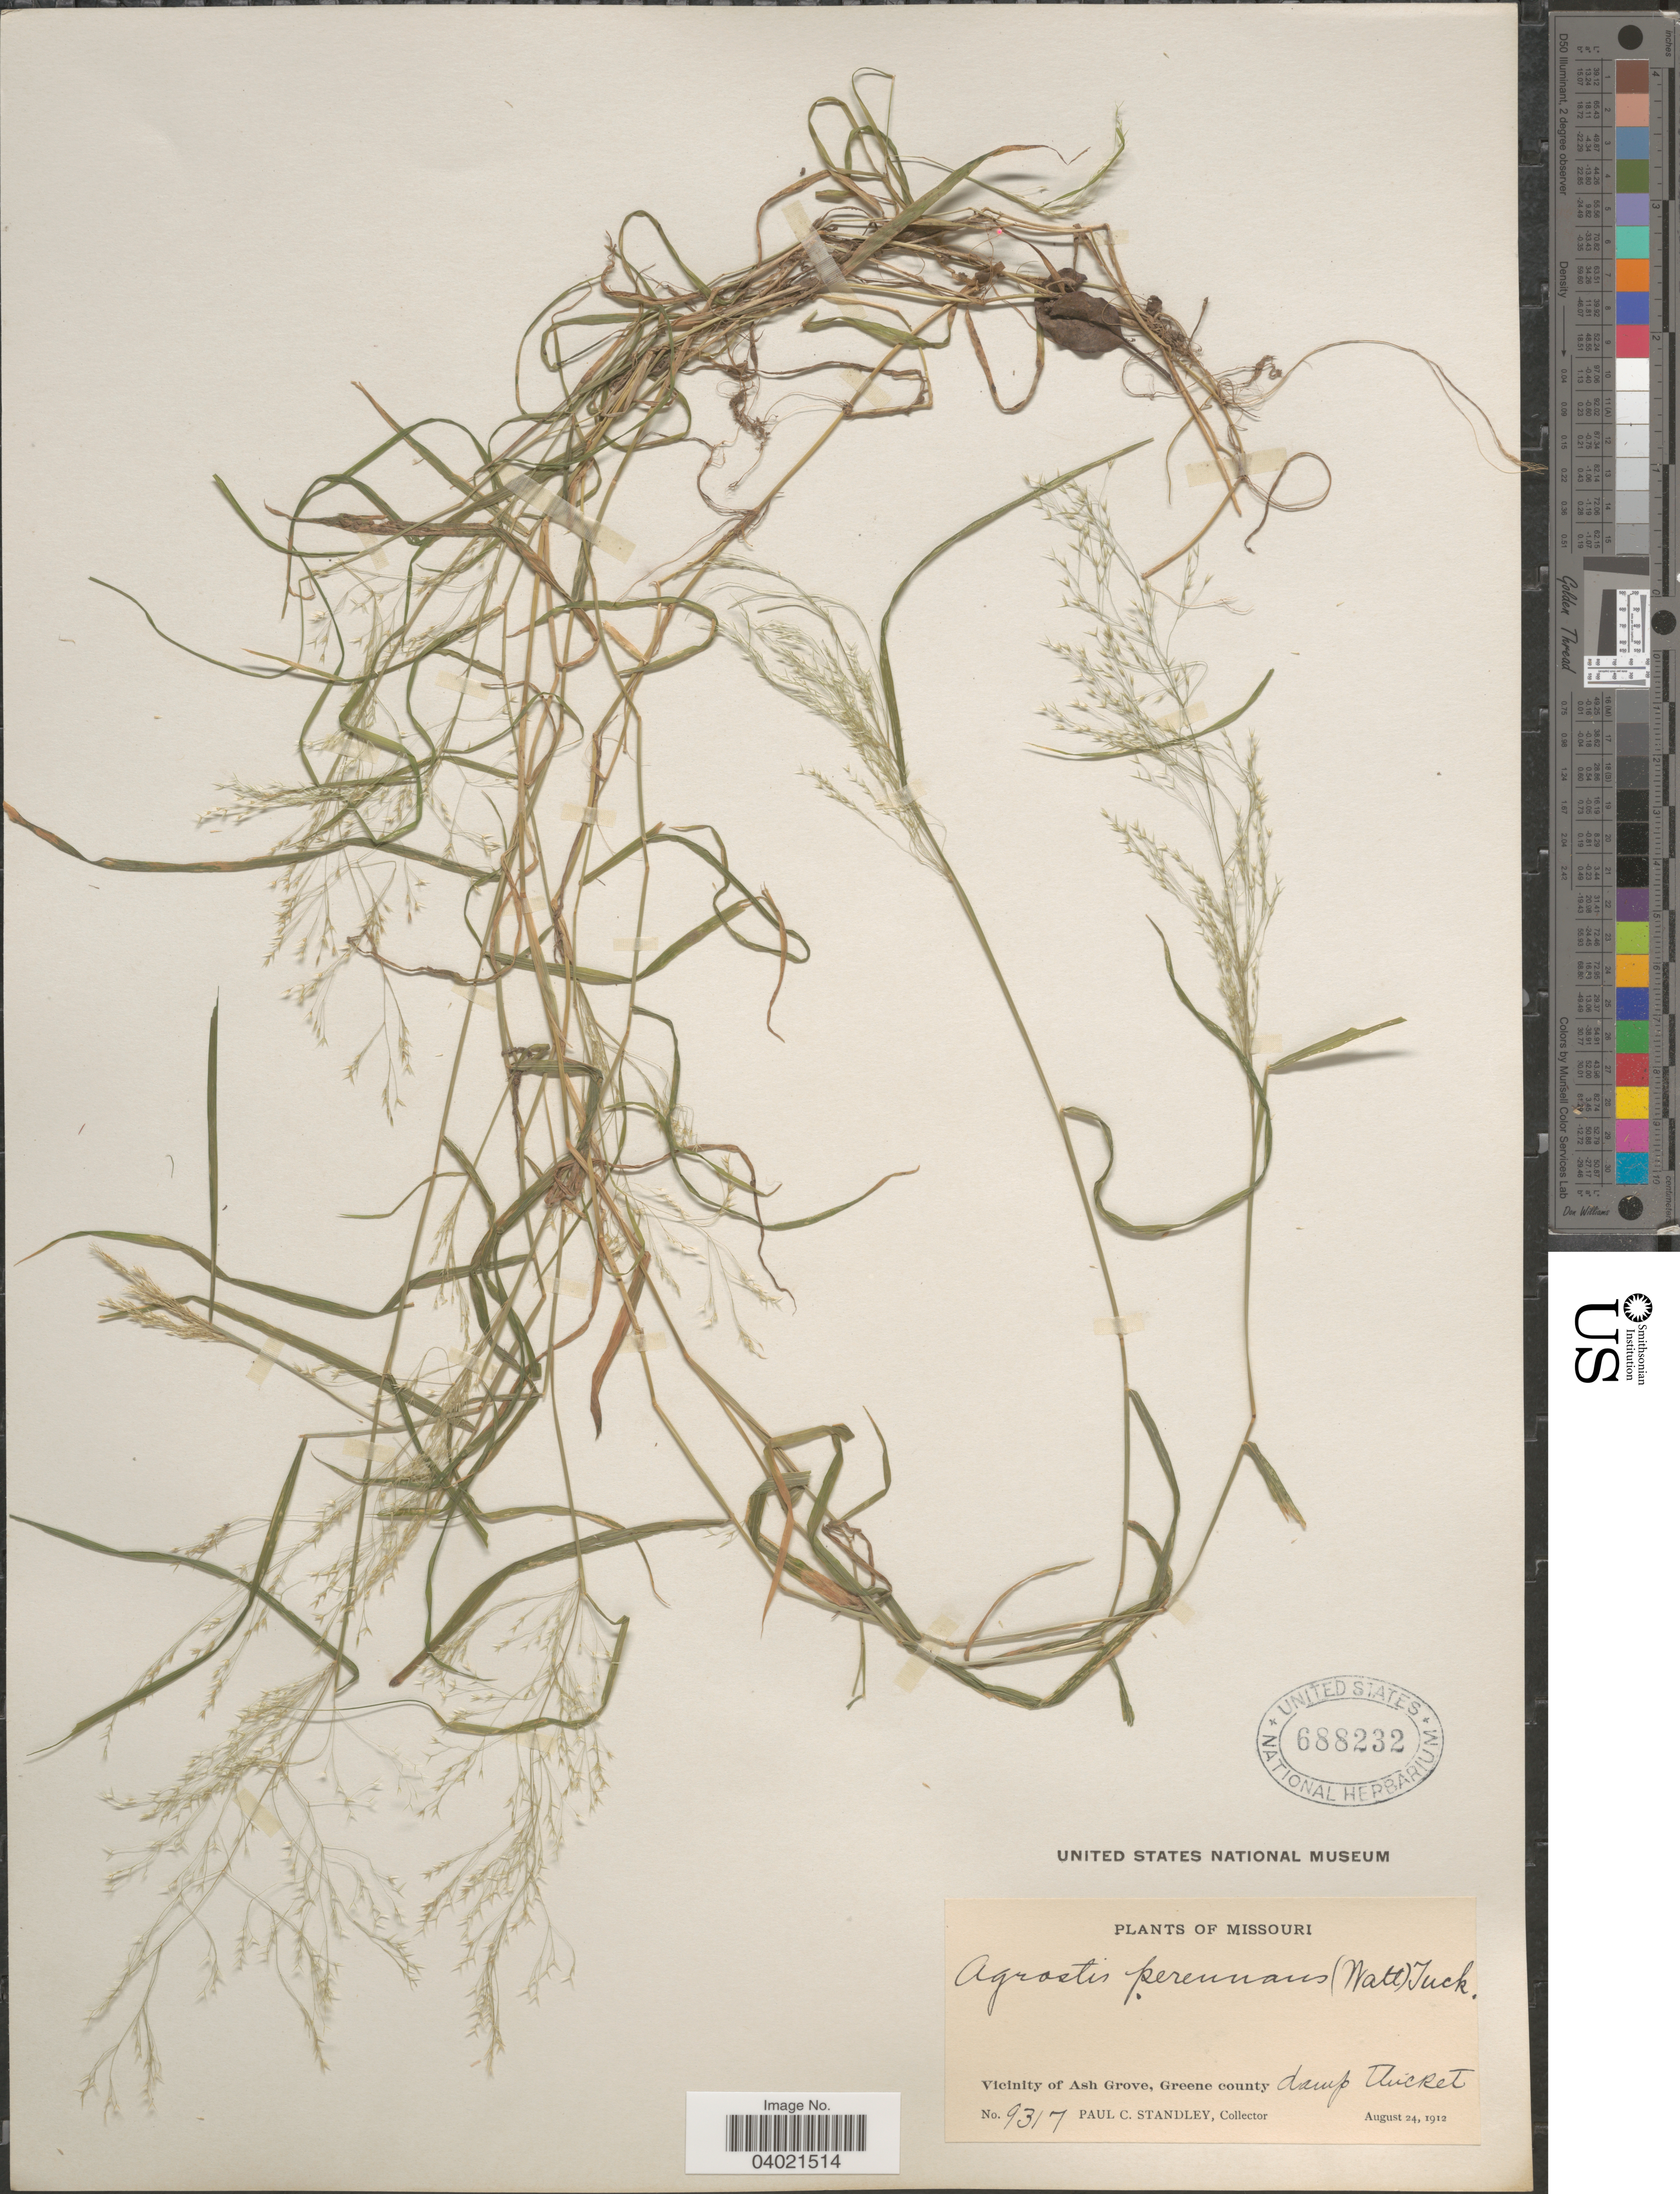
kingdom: Plantae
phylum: Tracheophyta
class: Liliopsida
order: Poales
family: Poaceae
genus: Agrostis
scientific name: Agrostis perennans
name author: (Walter) Tuck.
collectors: P. C. Standley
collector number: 9317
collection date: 1912-08-24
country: United States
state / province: Missouri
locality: Vicinity of Ash Grove, Greene County. Damp thicket.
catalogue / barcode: US 688232